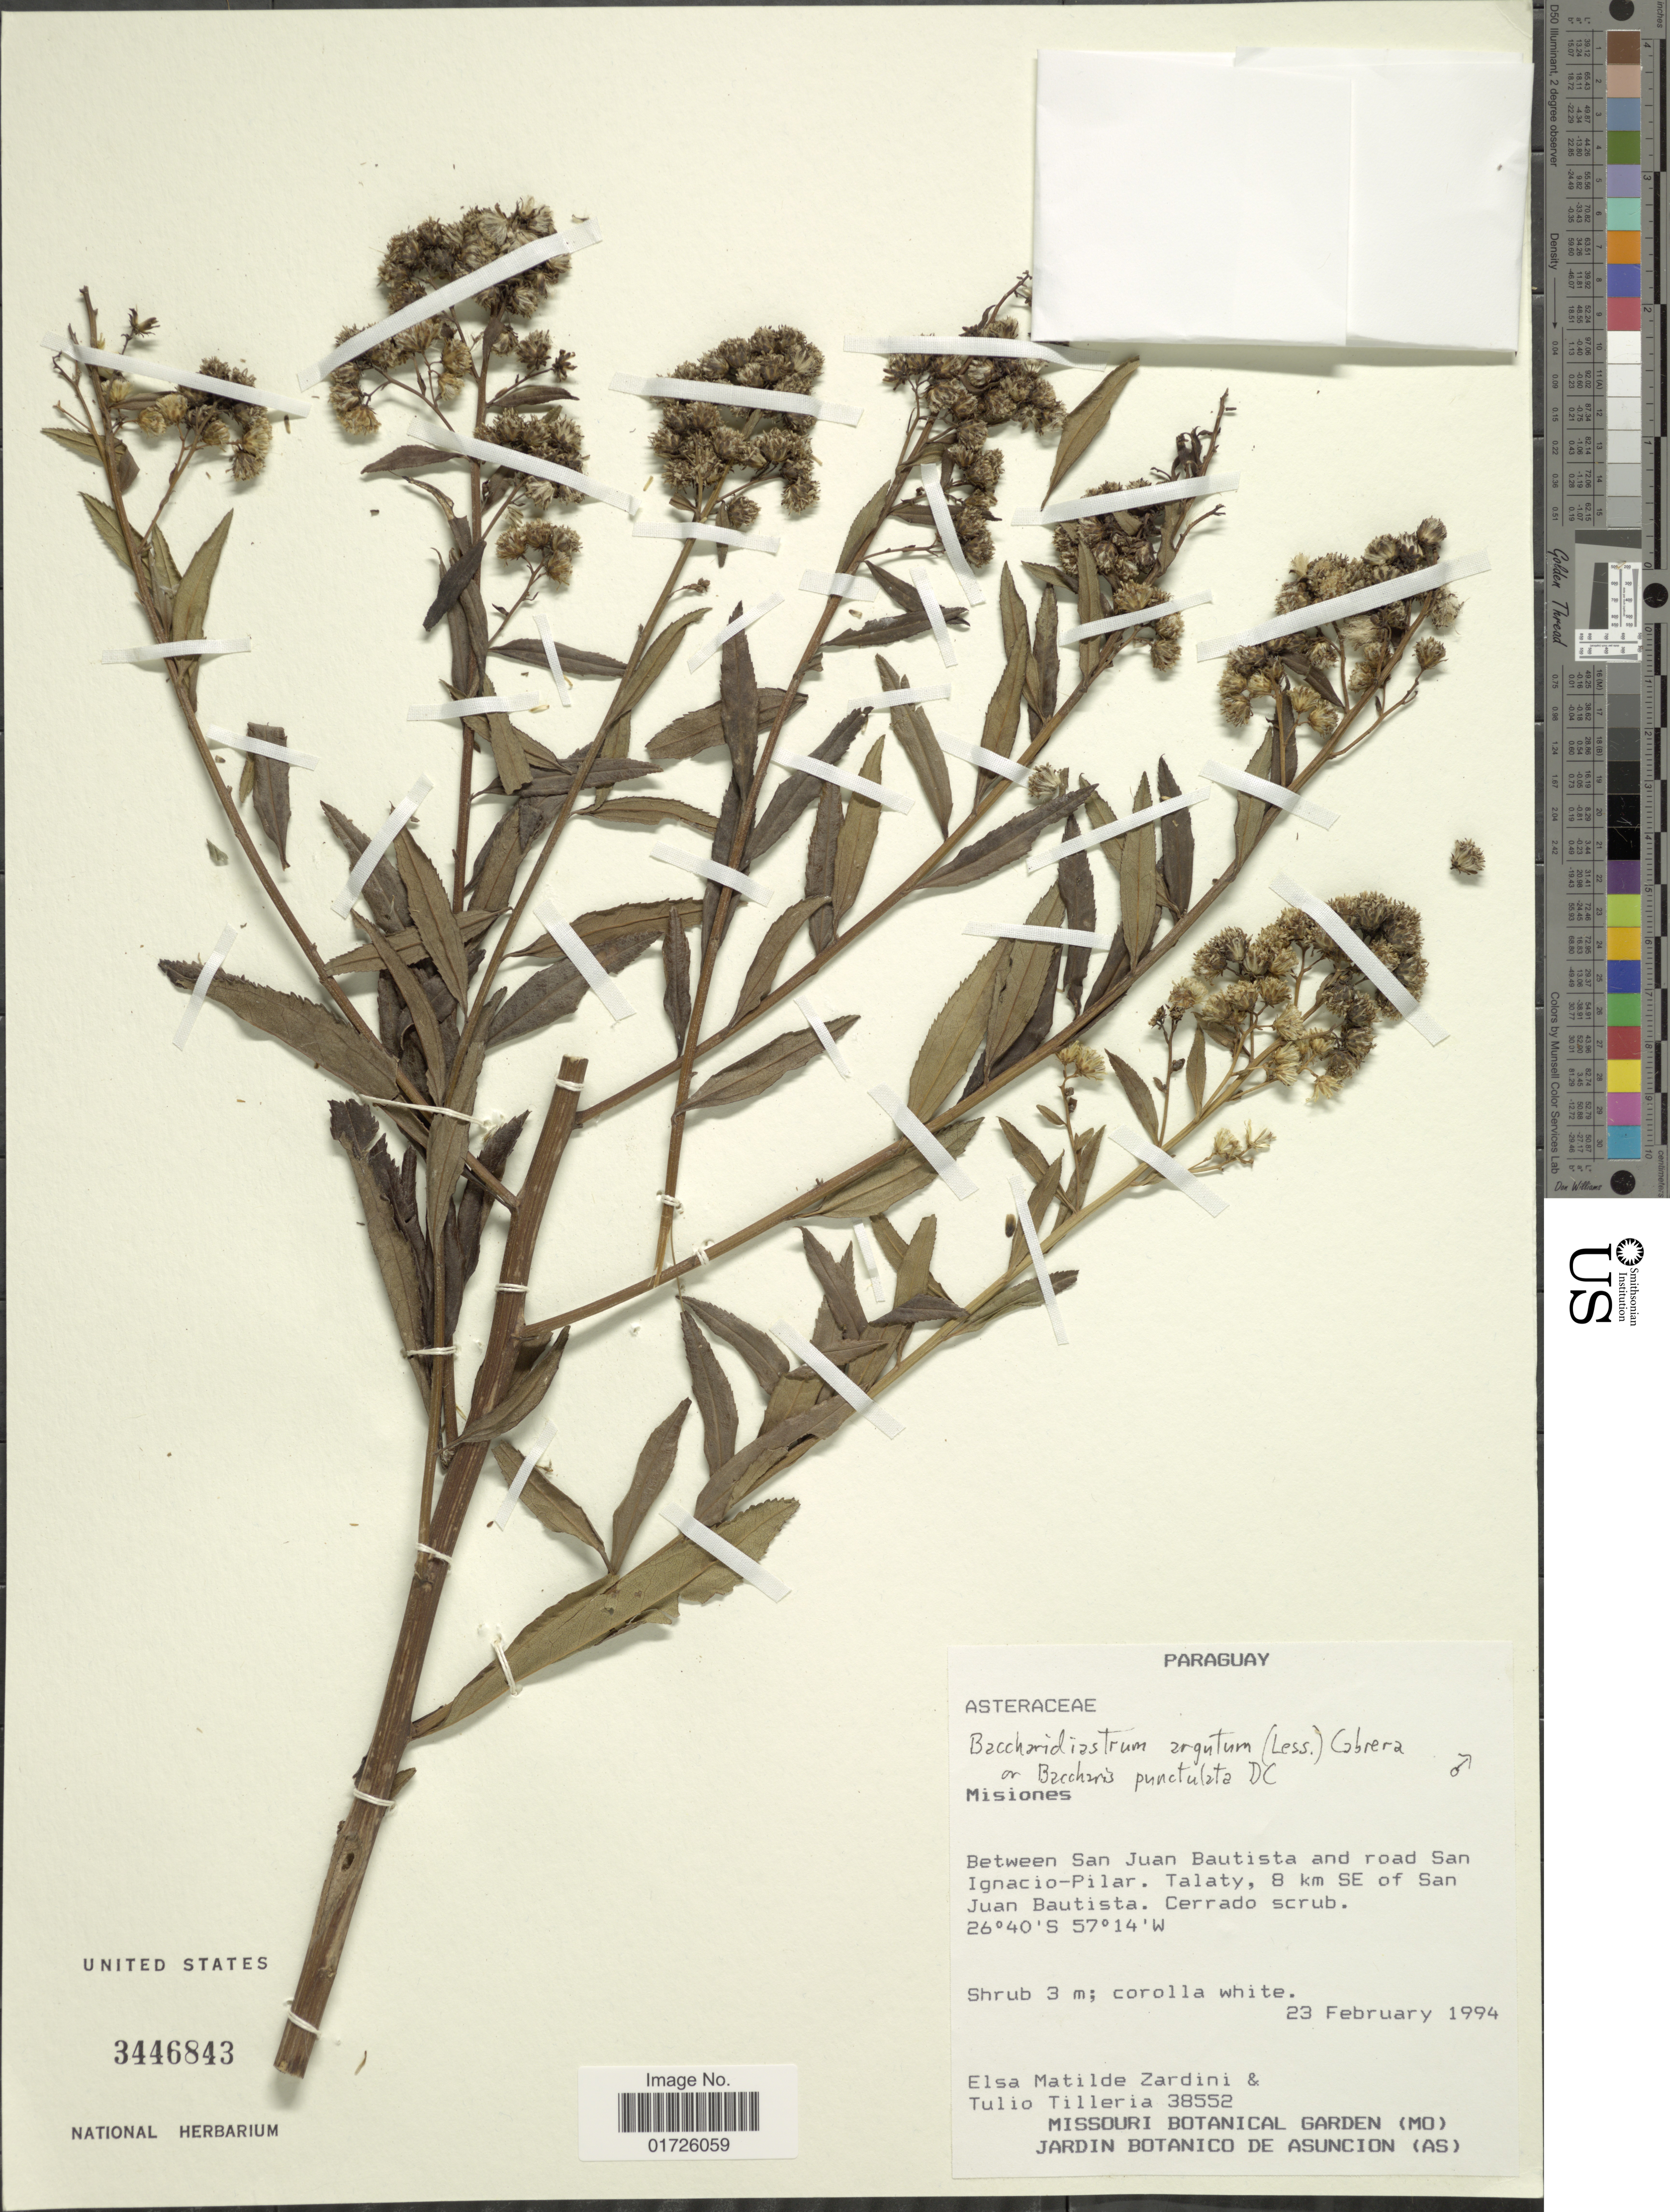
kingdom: Plantae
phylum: Tracheophyta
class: Magnoliopsida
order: Asterales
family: Asteraceae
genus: Baccharis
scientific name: Baccharis punctulata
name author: DC.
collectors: E. M. Zardini & T. Tilleria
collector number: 38552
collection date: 1994-02-23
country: Paraguay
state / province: Misiones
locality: Misiones. Between San Juan Bautista and road San Ignacio-Pilar. Talaty, 8 km SE of San Juan Bautista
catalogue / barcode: US 3446843